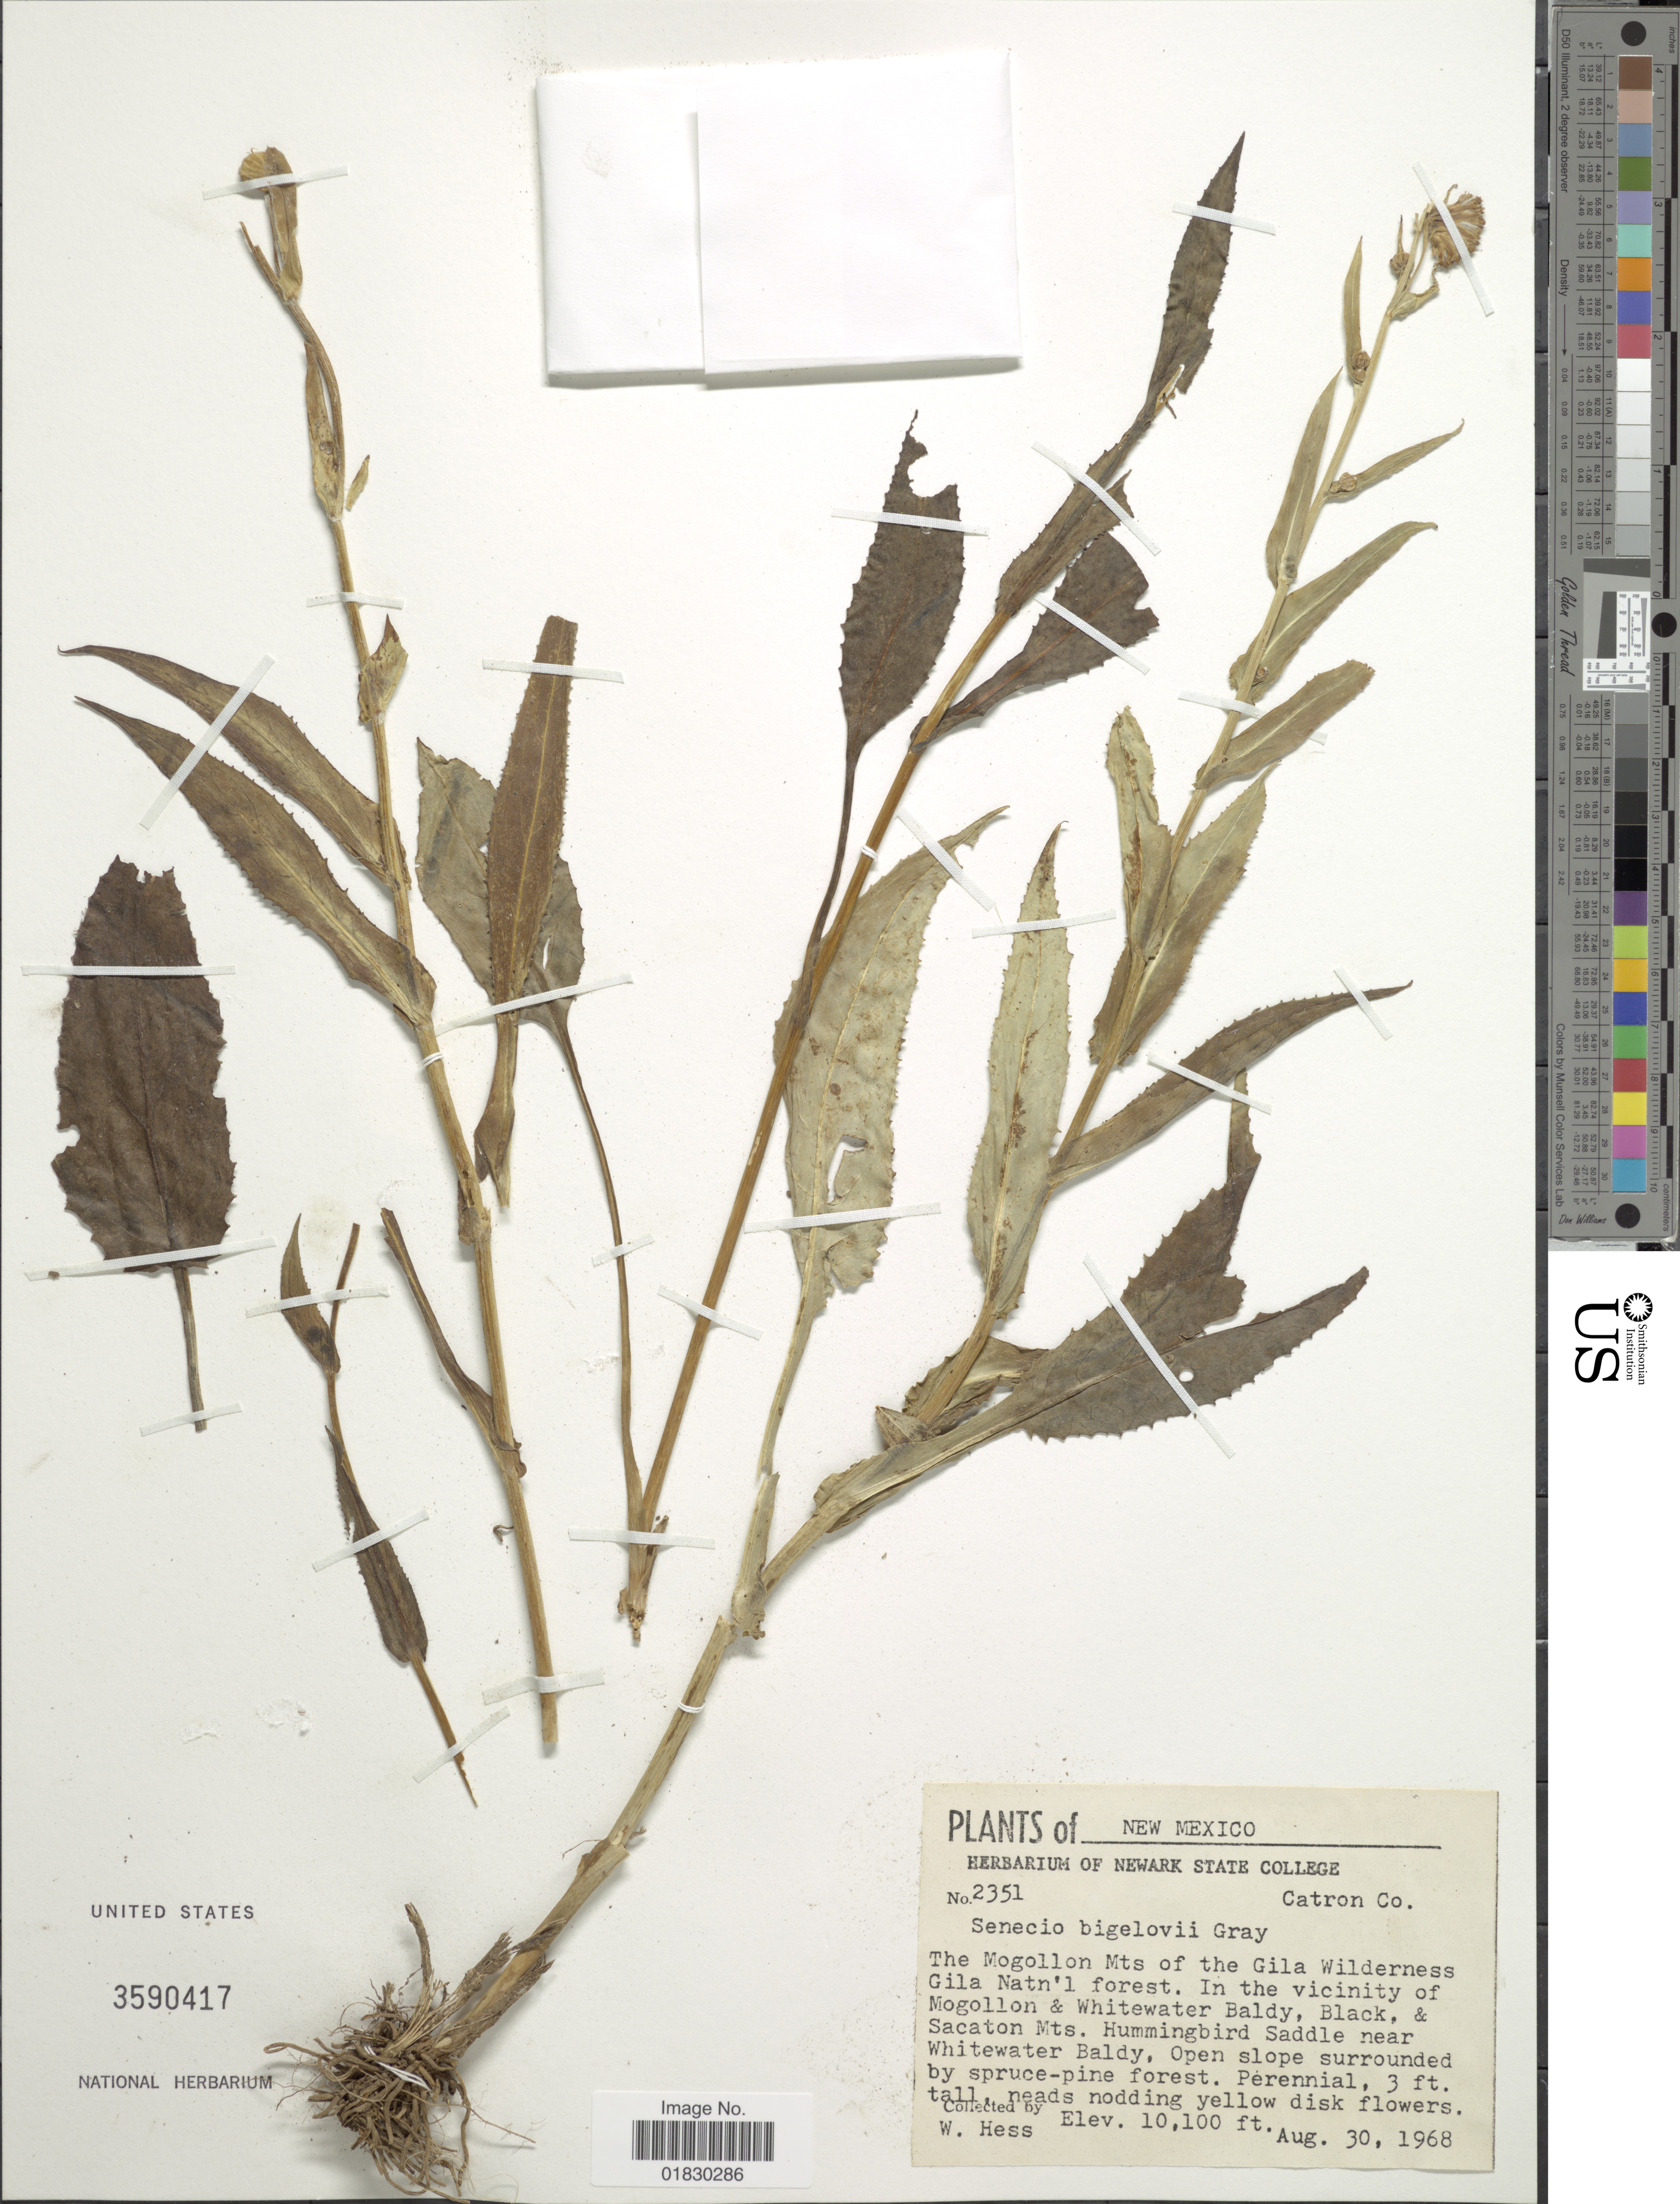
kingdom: Plantae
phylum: Tracheophyta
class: Magnoliopsida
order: Asterales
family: Asteraceae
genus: Packera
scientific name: Packera bigelovi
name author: A. Gray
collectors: W. Hess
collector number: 2351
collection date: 1968-08-30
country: United States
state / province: New Mexico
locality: Catron Co., The Mogollon Mts of the Gila Wilderness Gila Natn' l Forest, In the vicinity of Mogollon & Whitewater Baldy, Black, & Sacaton Mts., Hummingbird Saddle near Whitewater Baldy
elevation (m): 3078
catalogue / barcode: US 3590417